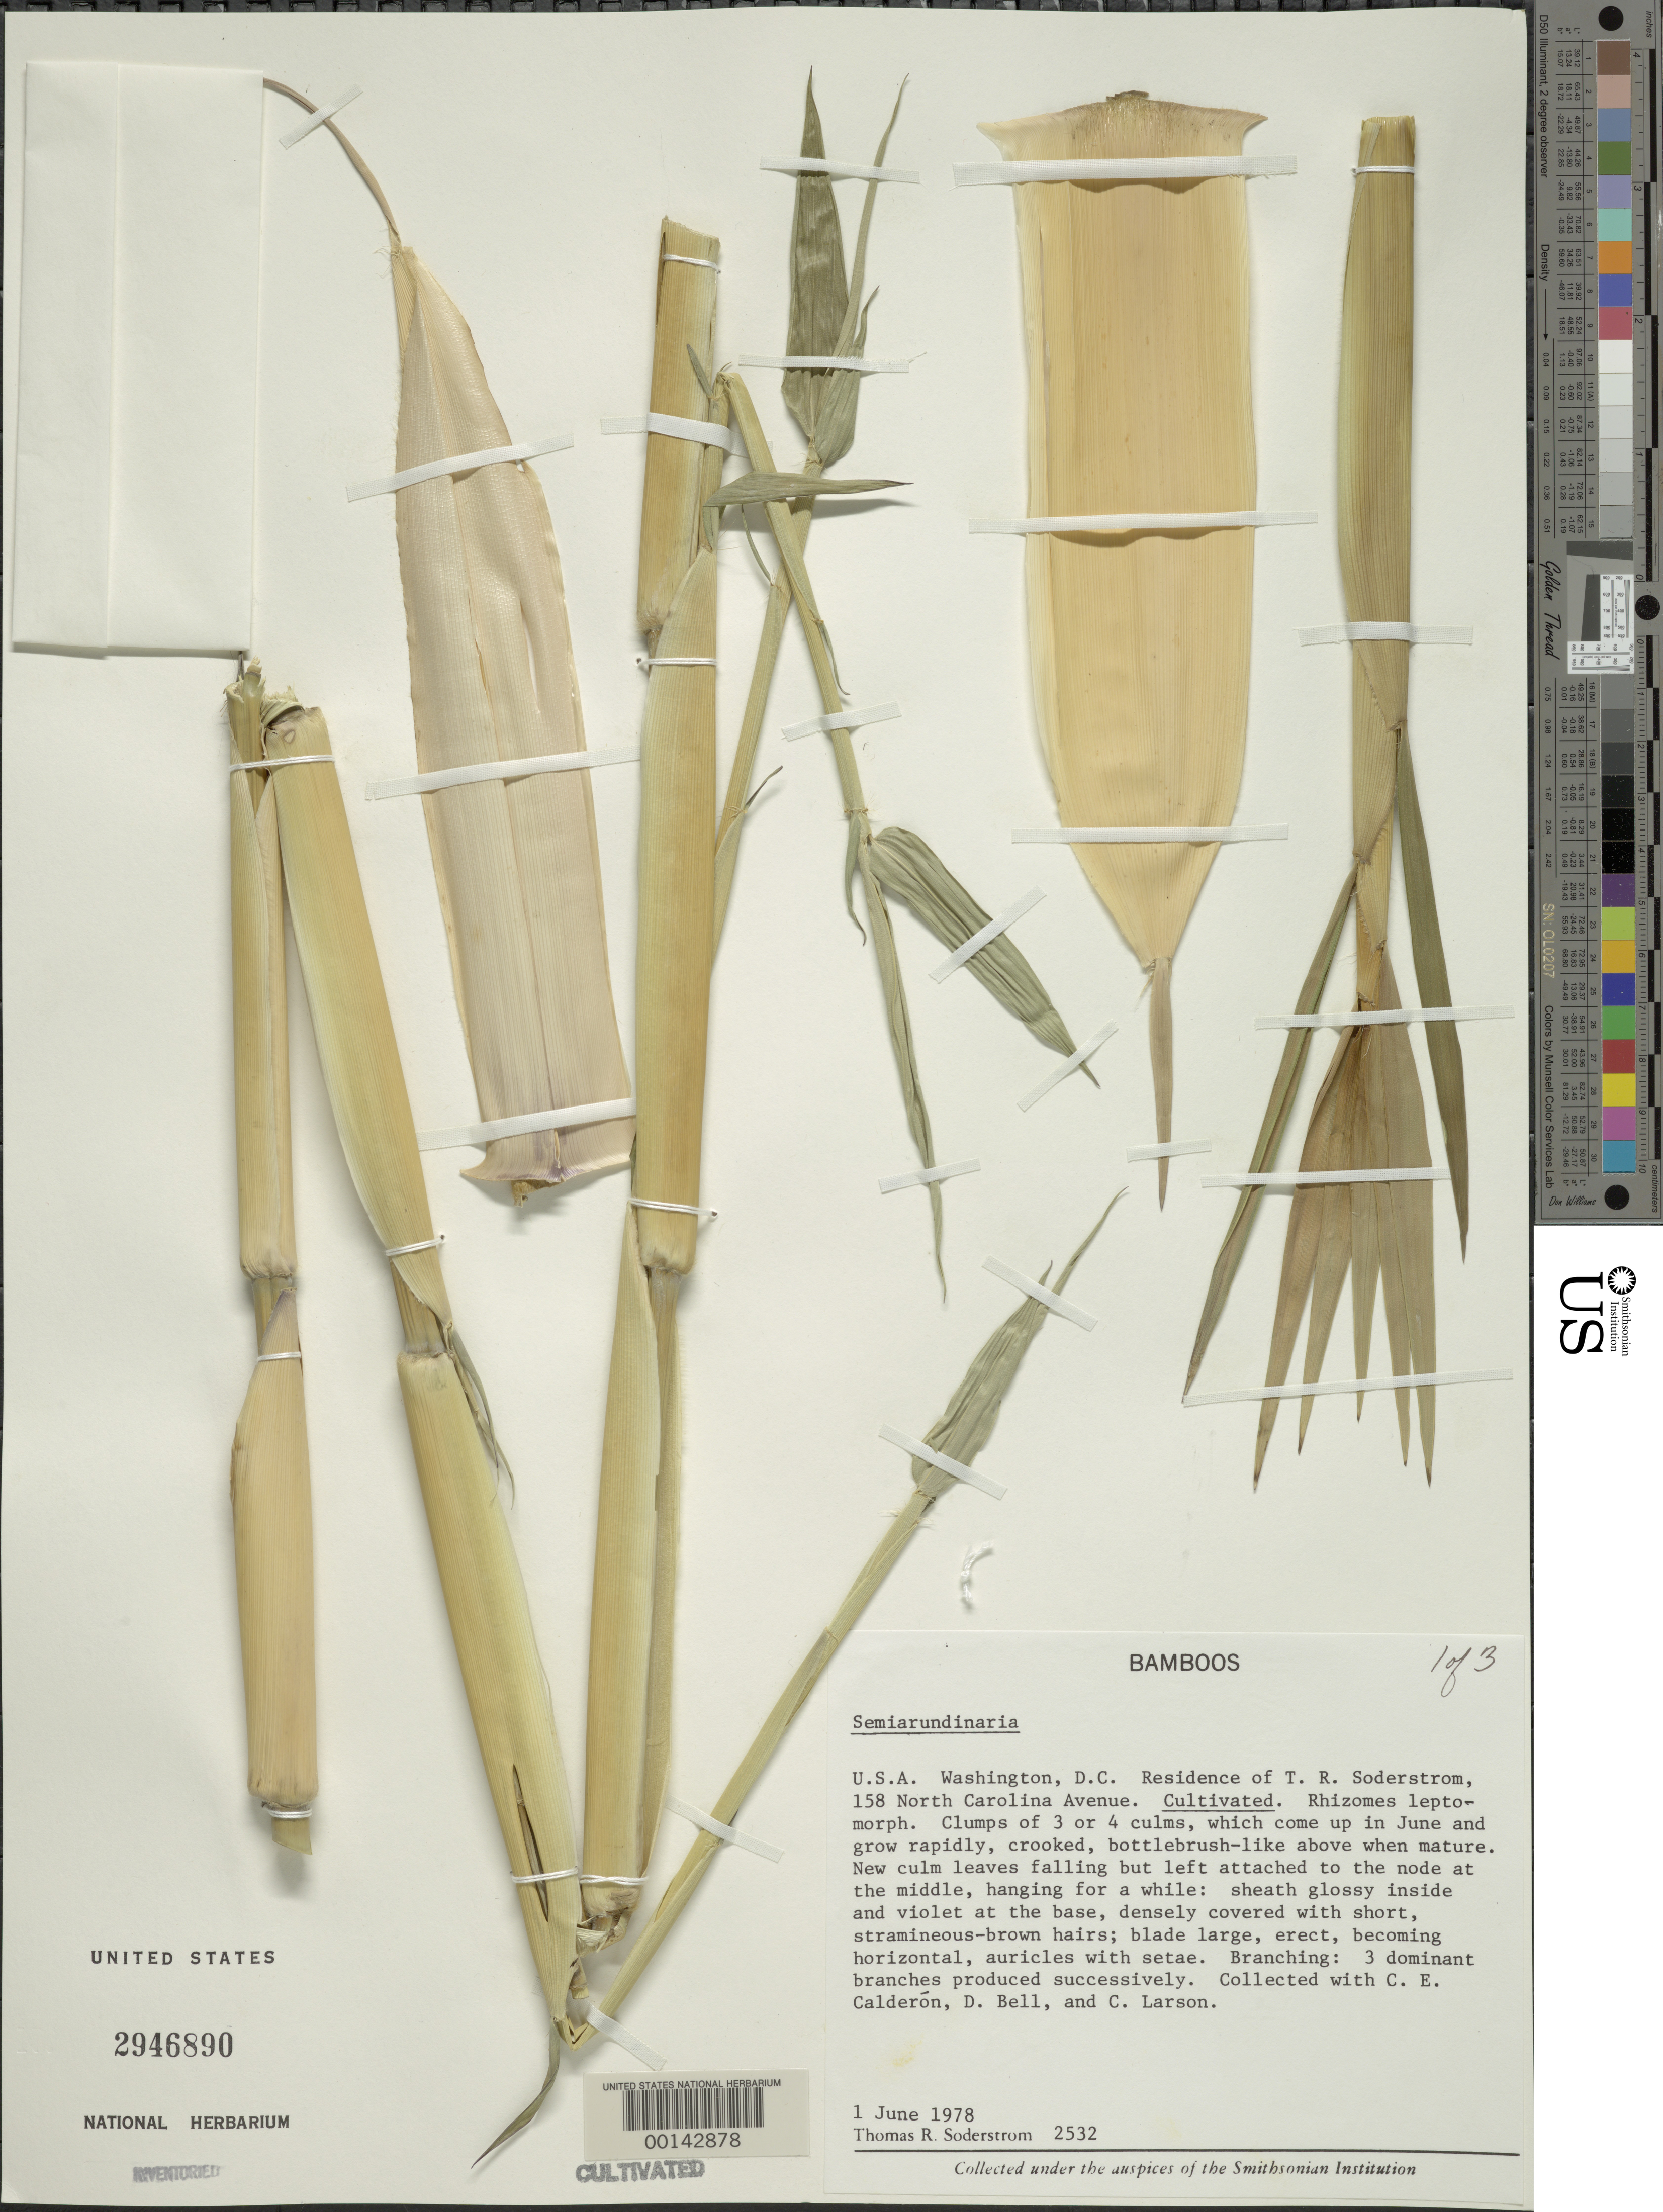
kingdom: Plantae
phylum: Tracheophyta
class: Liliopsida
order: Poales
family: Poaceae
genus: Semiarundinaria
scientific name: Semiarundinaria sp.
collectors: T. R. Soderstrom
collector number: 2532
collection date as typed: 01 Jun 1978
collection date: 1978-06-01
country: United States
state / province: District of Columbia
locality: Washington d.c., north carolina ave.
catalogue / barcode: US 2946890